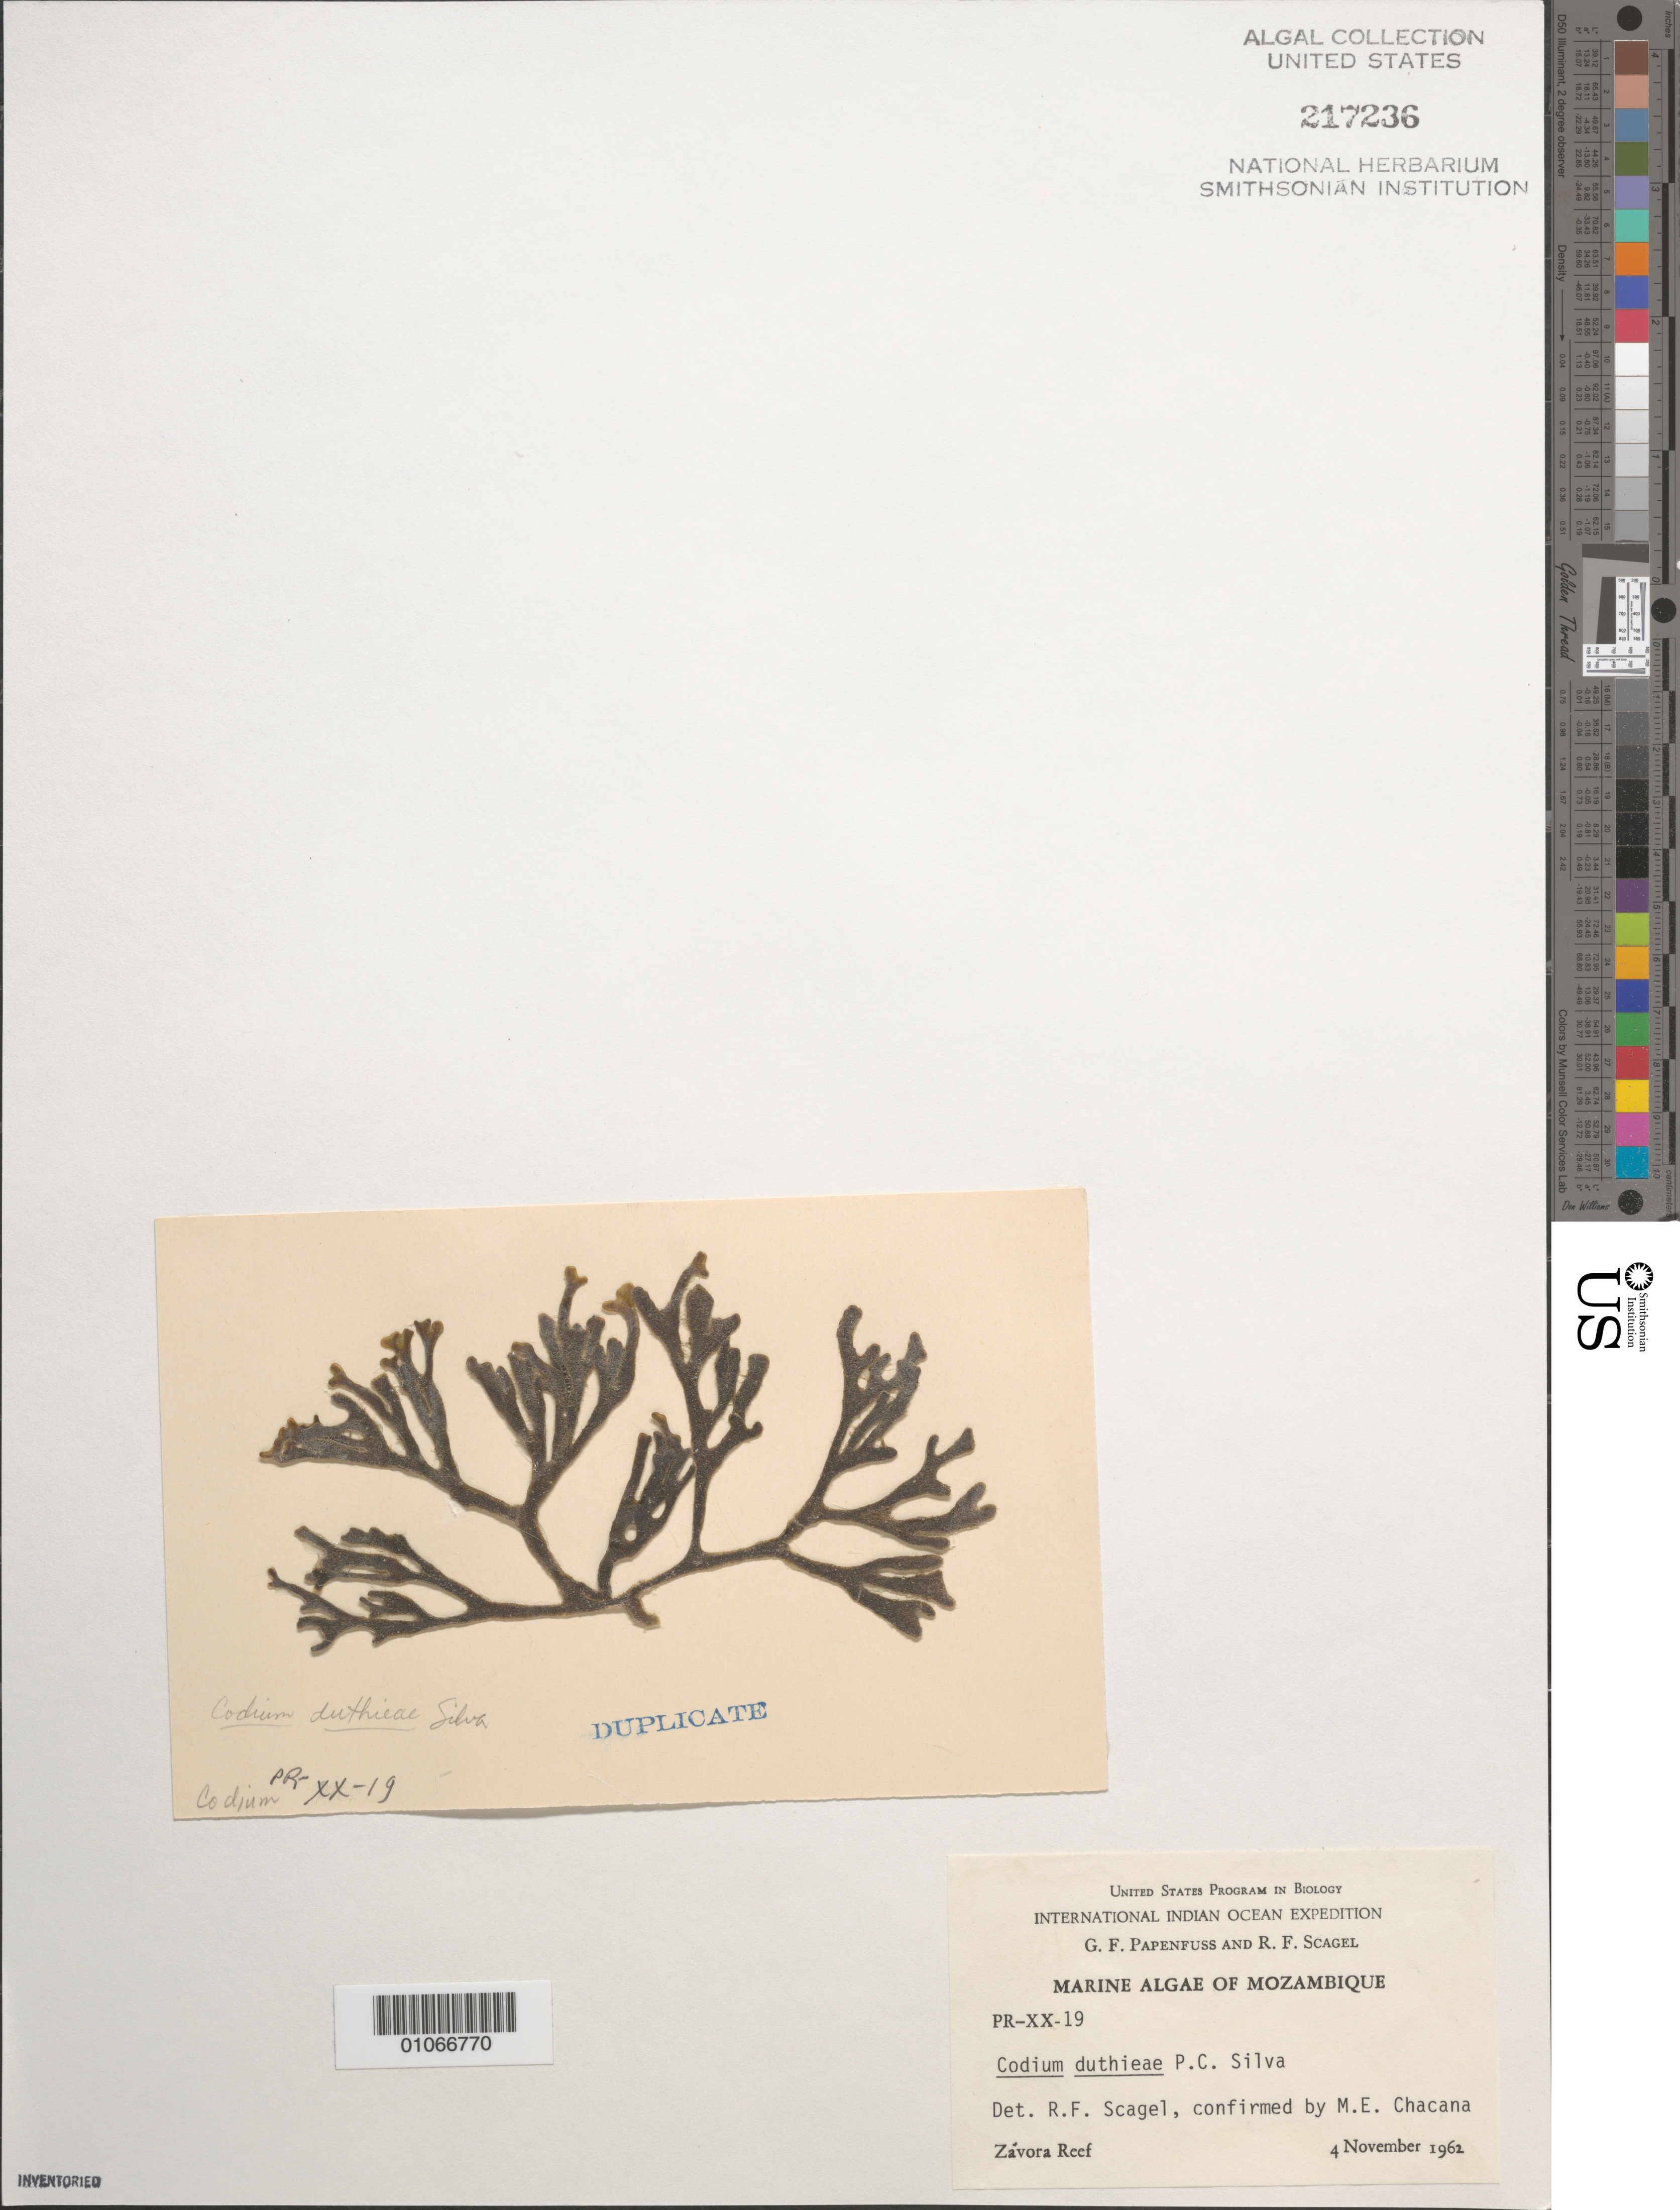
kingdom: Plantae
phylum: Chlorophyta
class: Ulvophyceae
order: Bryopsidales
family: Codiaceae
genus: Codium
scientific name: Codium duthieae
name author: P.C. Silva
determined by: Scagel, R. F.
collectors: G. Papenfuss & R. F. Scagel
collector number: PR-XX-19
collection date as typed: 04 Nov 1962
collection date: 1962-11-04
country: Mozambique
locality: Zavora Reef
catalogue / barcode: US 217236